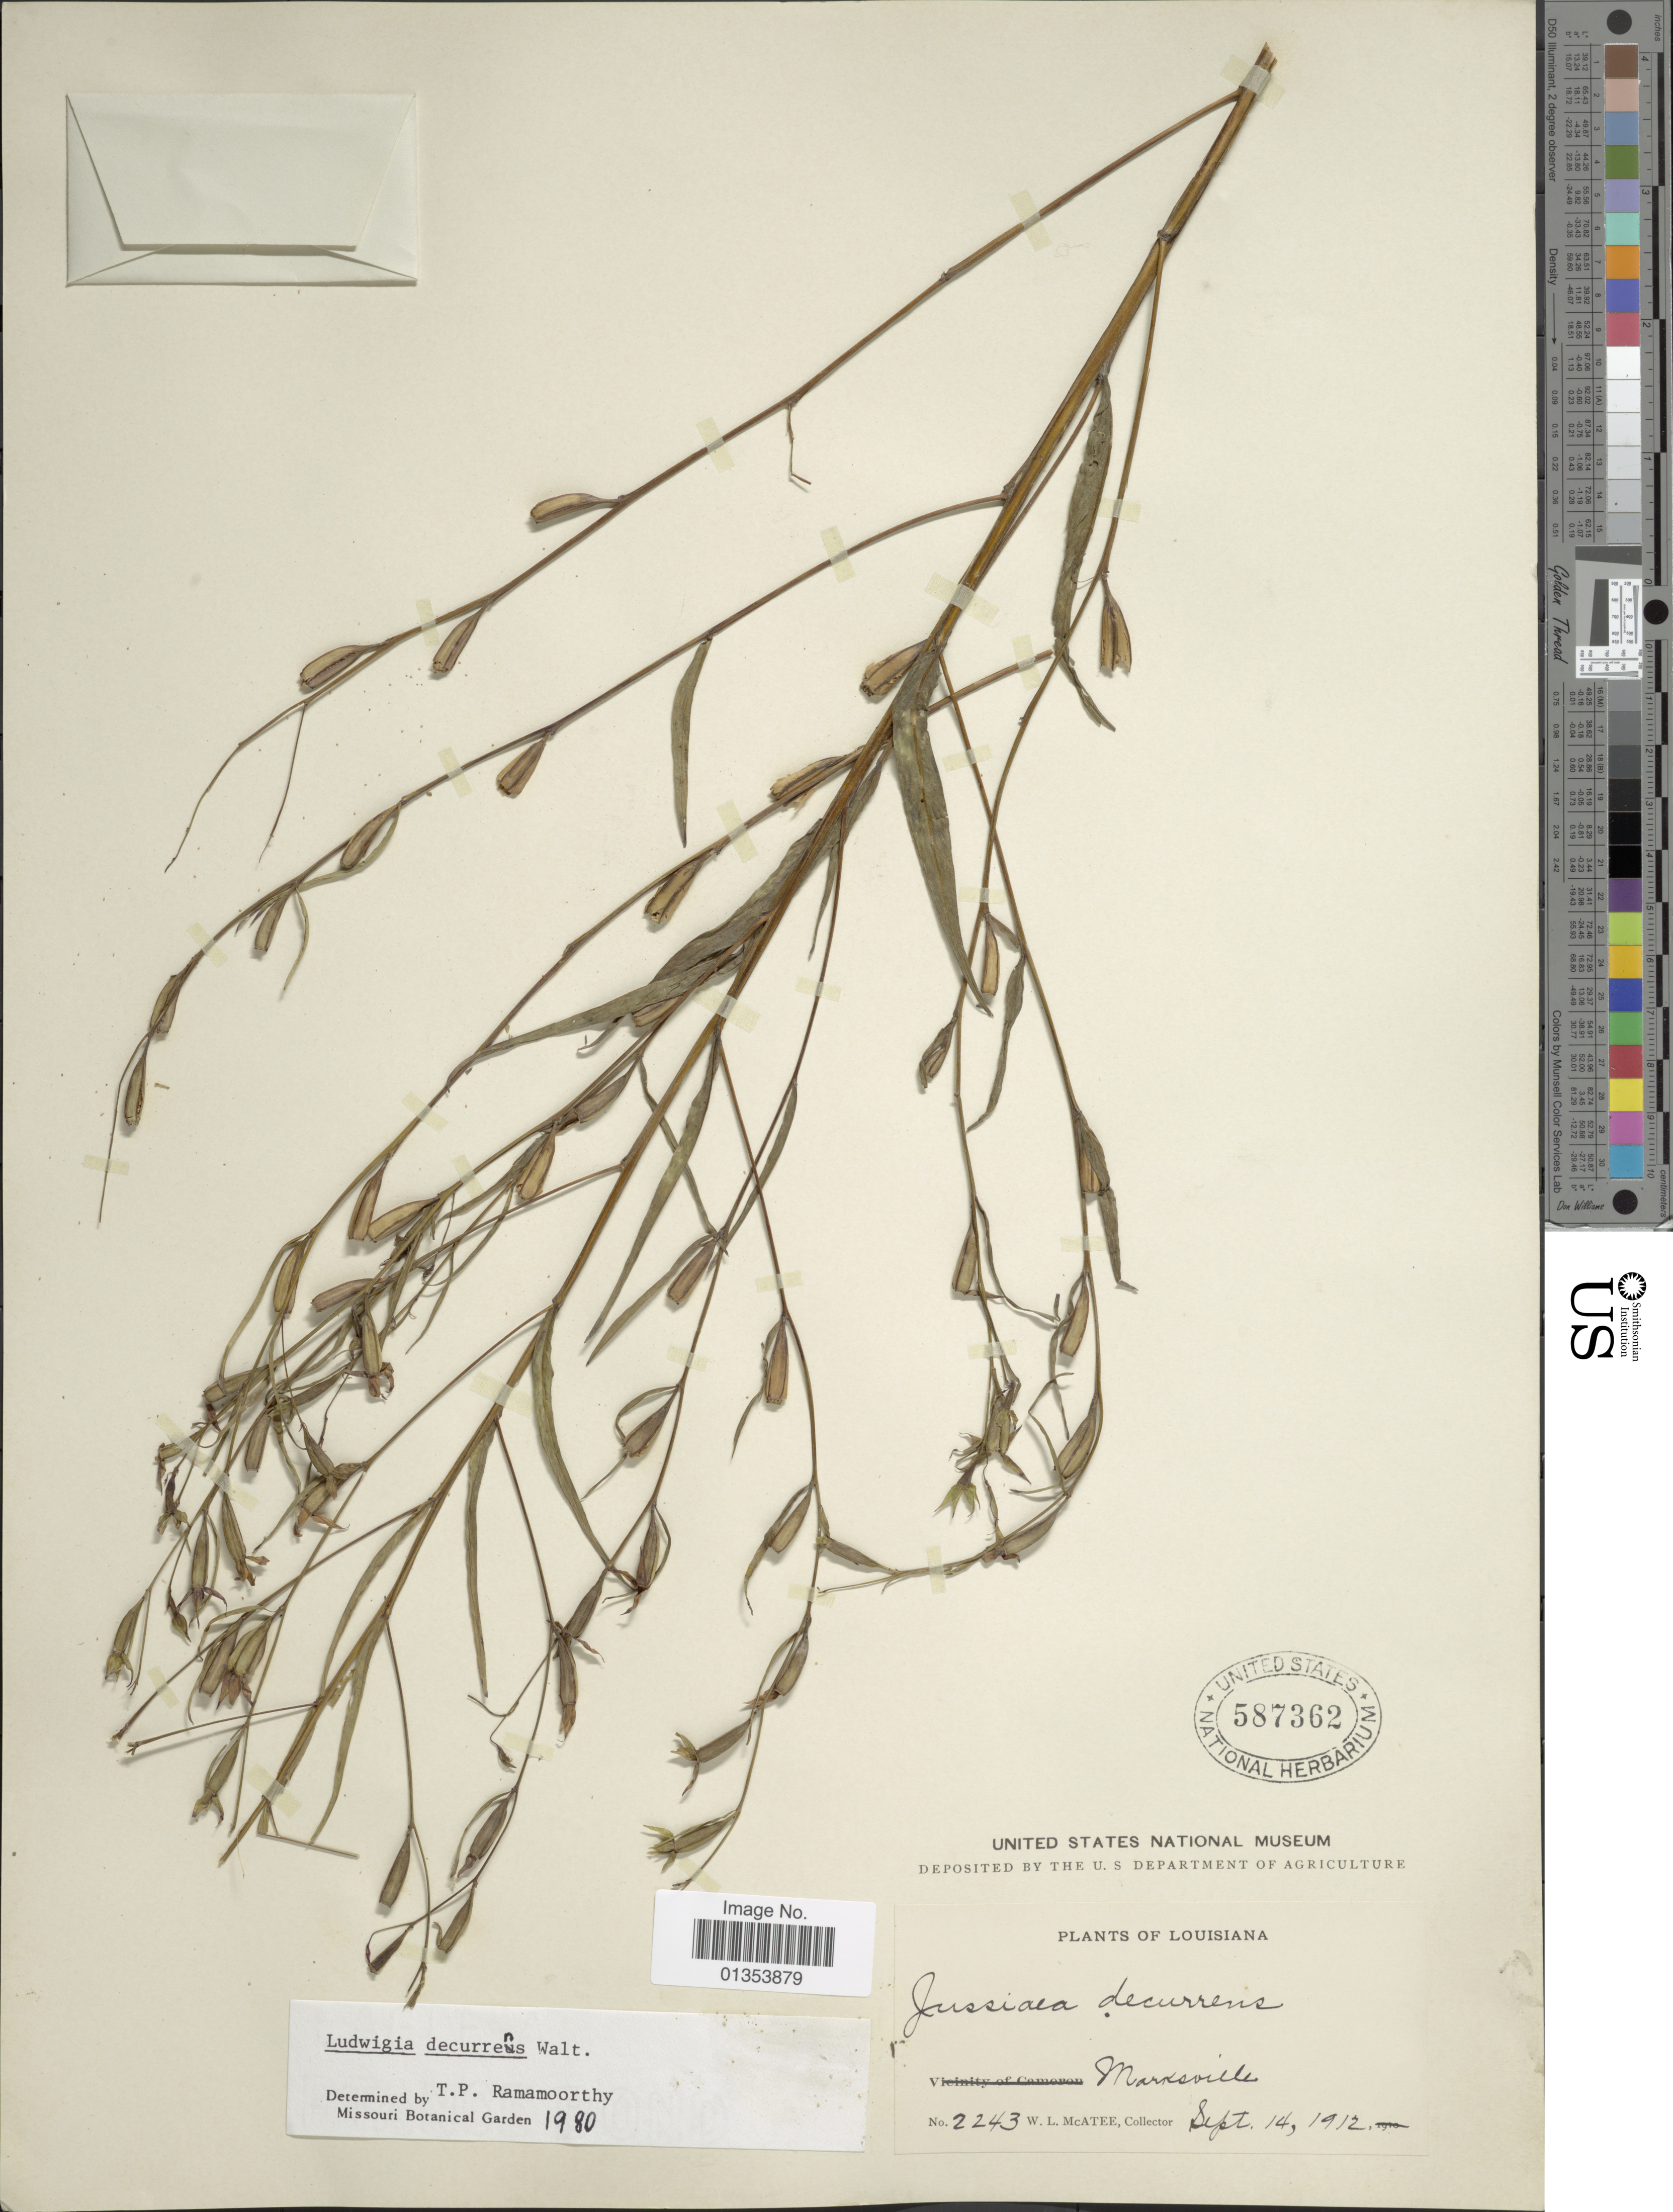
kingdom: Plantae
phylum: Tracheophyta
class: Magnoliopsida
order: Myrtales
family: Onagraceae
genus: Ludwigia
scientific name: Ludwigia decurrens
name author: Walter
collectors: W. McAtee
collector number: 2243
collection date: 1912-09-14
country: United States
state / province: Louisiana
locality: Marksville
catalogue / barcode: US 587362